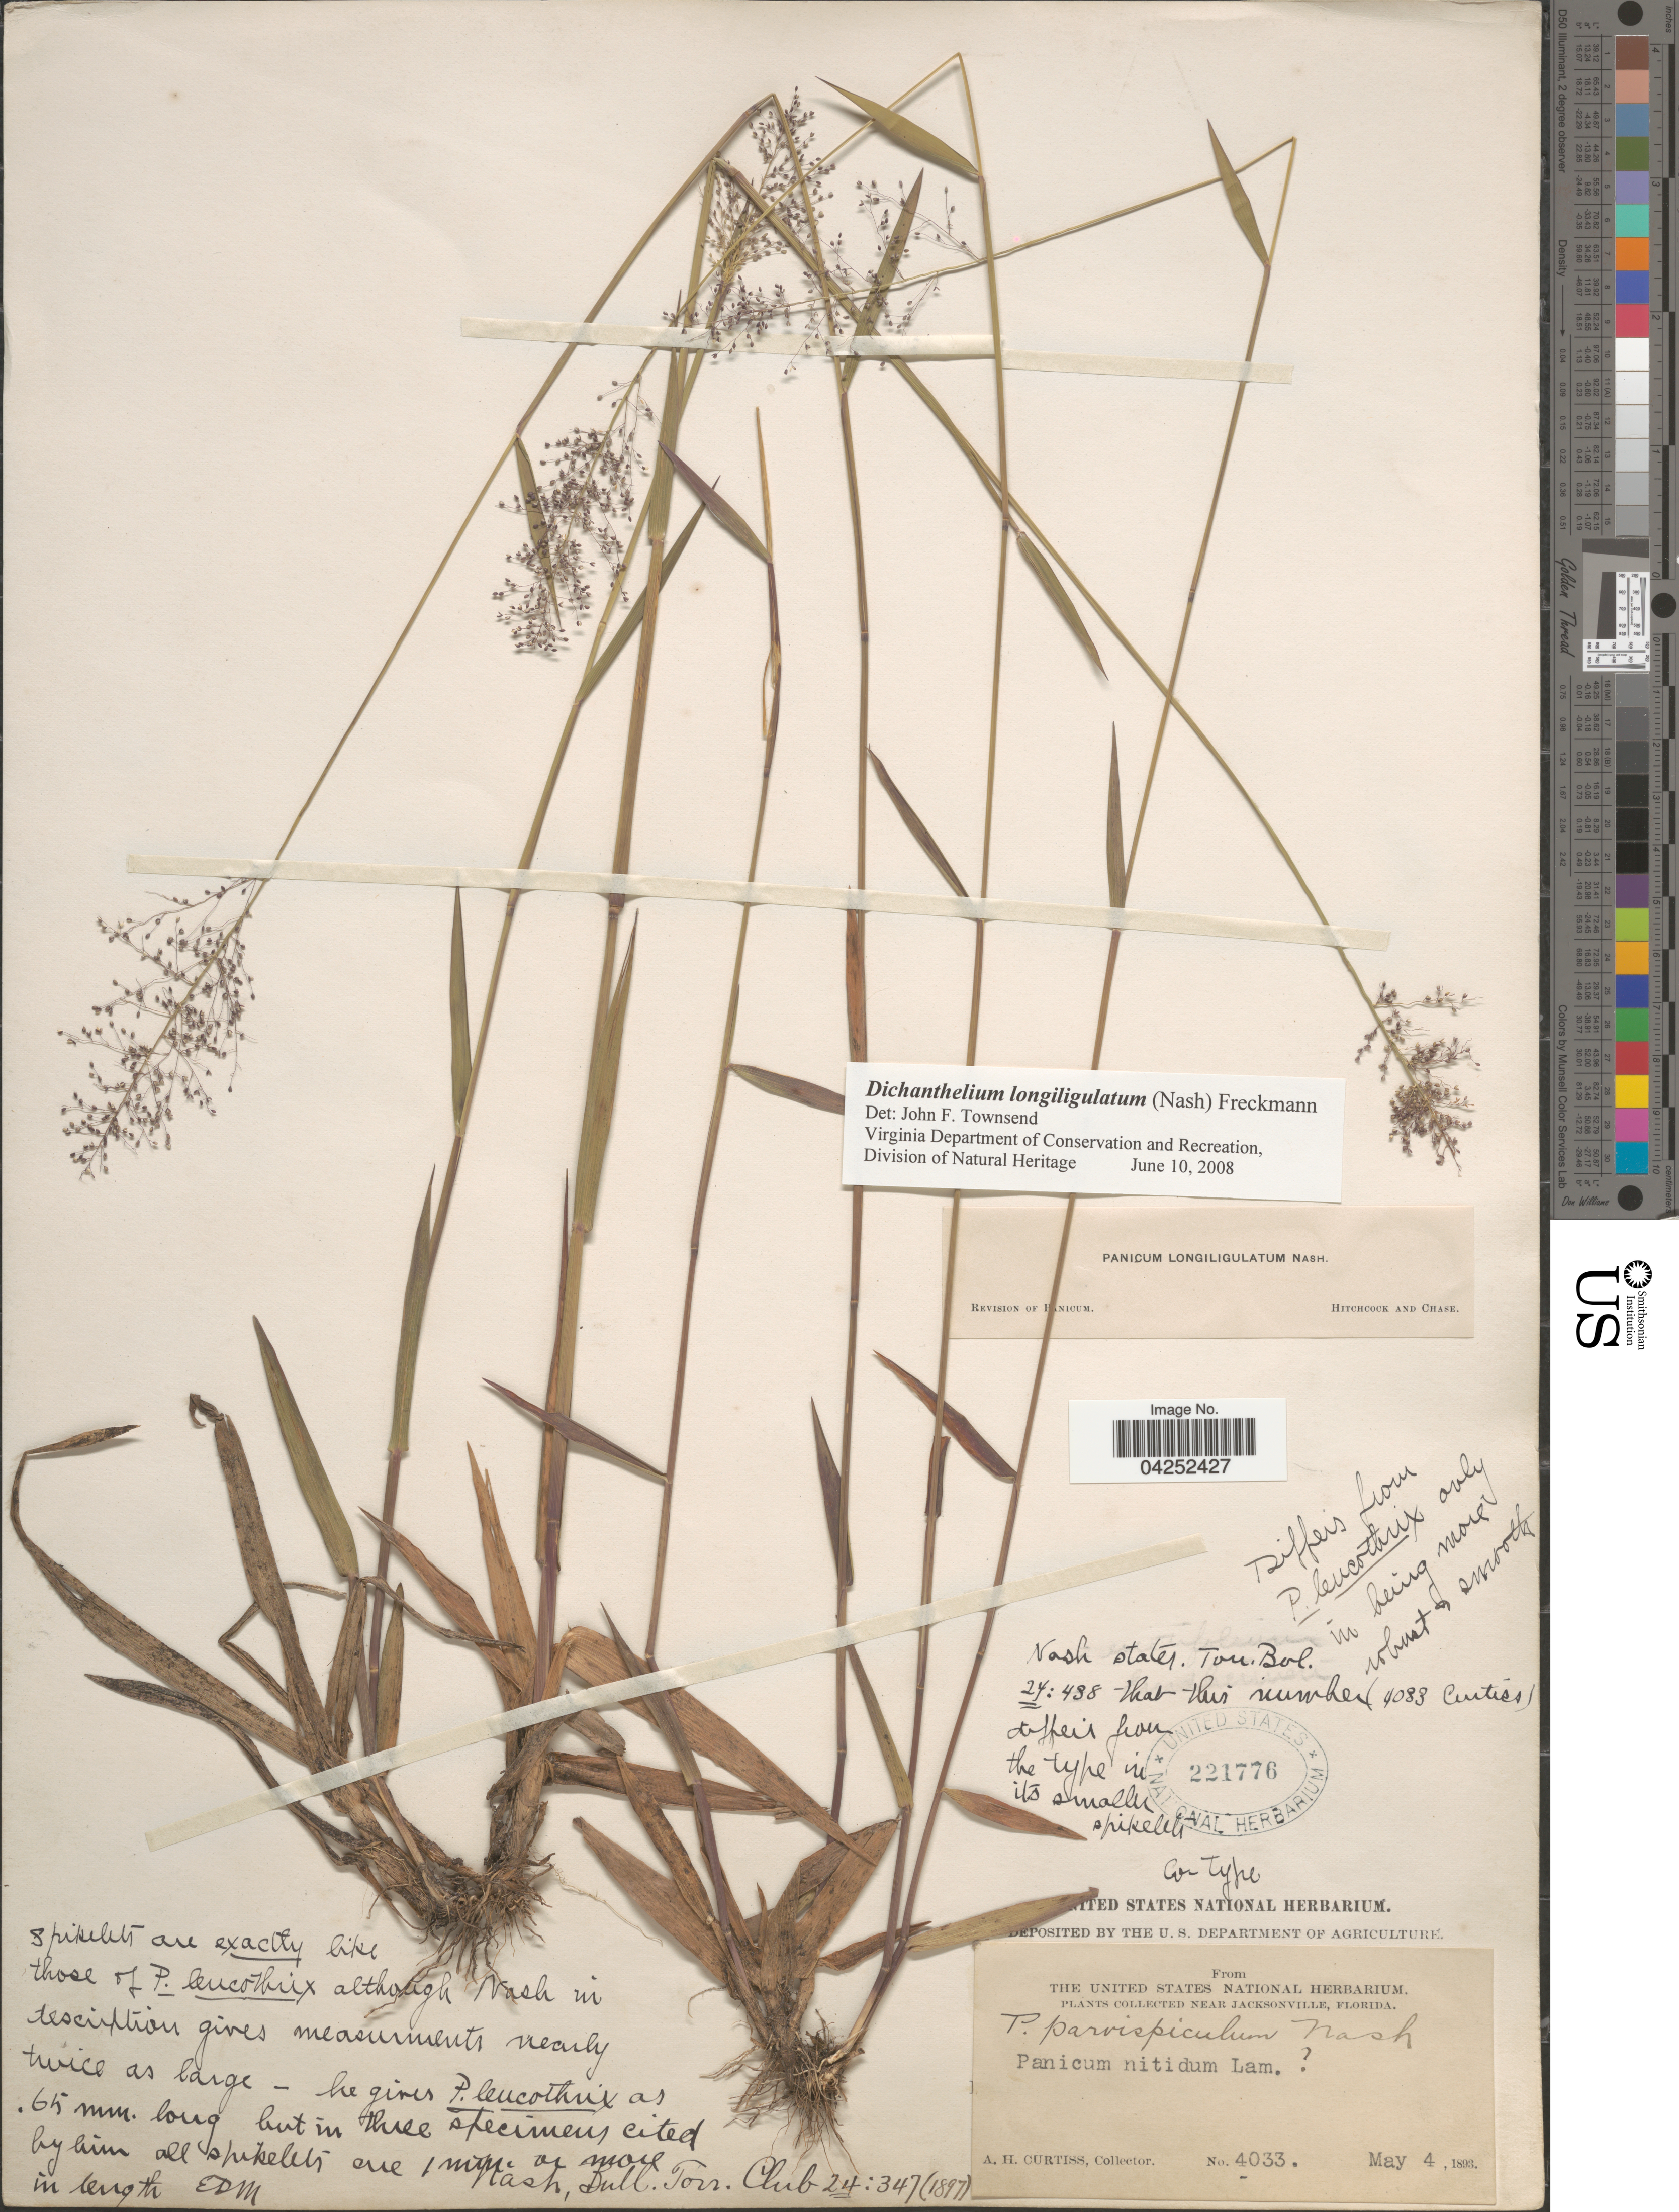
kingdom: Plantae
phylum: Tracheophyta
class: Liliopsida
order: Poales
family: Poaceae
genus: Dichanthelium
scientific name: Dichanthelium bicknellii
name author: (Nash) LeBlond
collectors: A. H. Curtiss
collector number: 4033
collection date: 1893-05-04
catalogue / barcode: US 221776